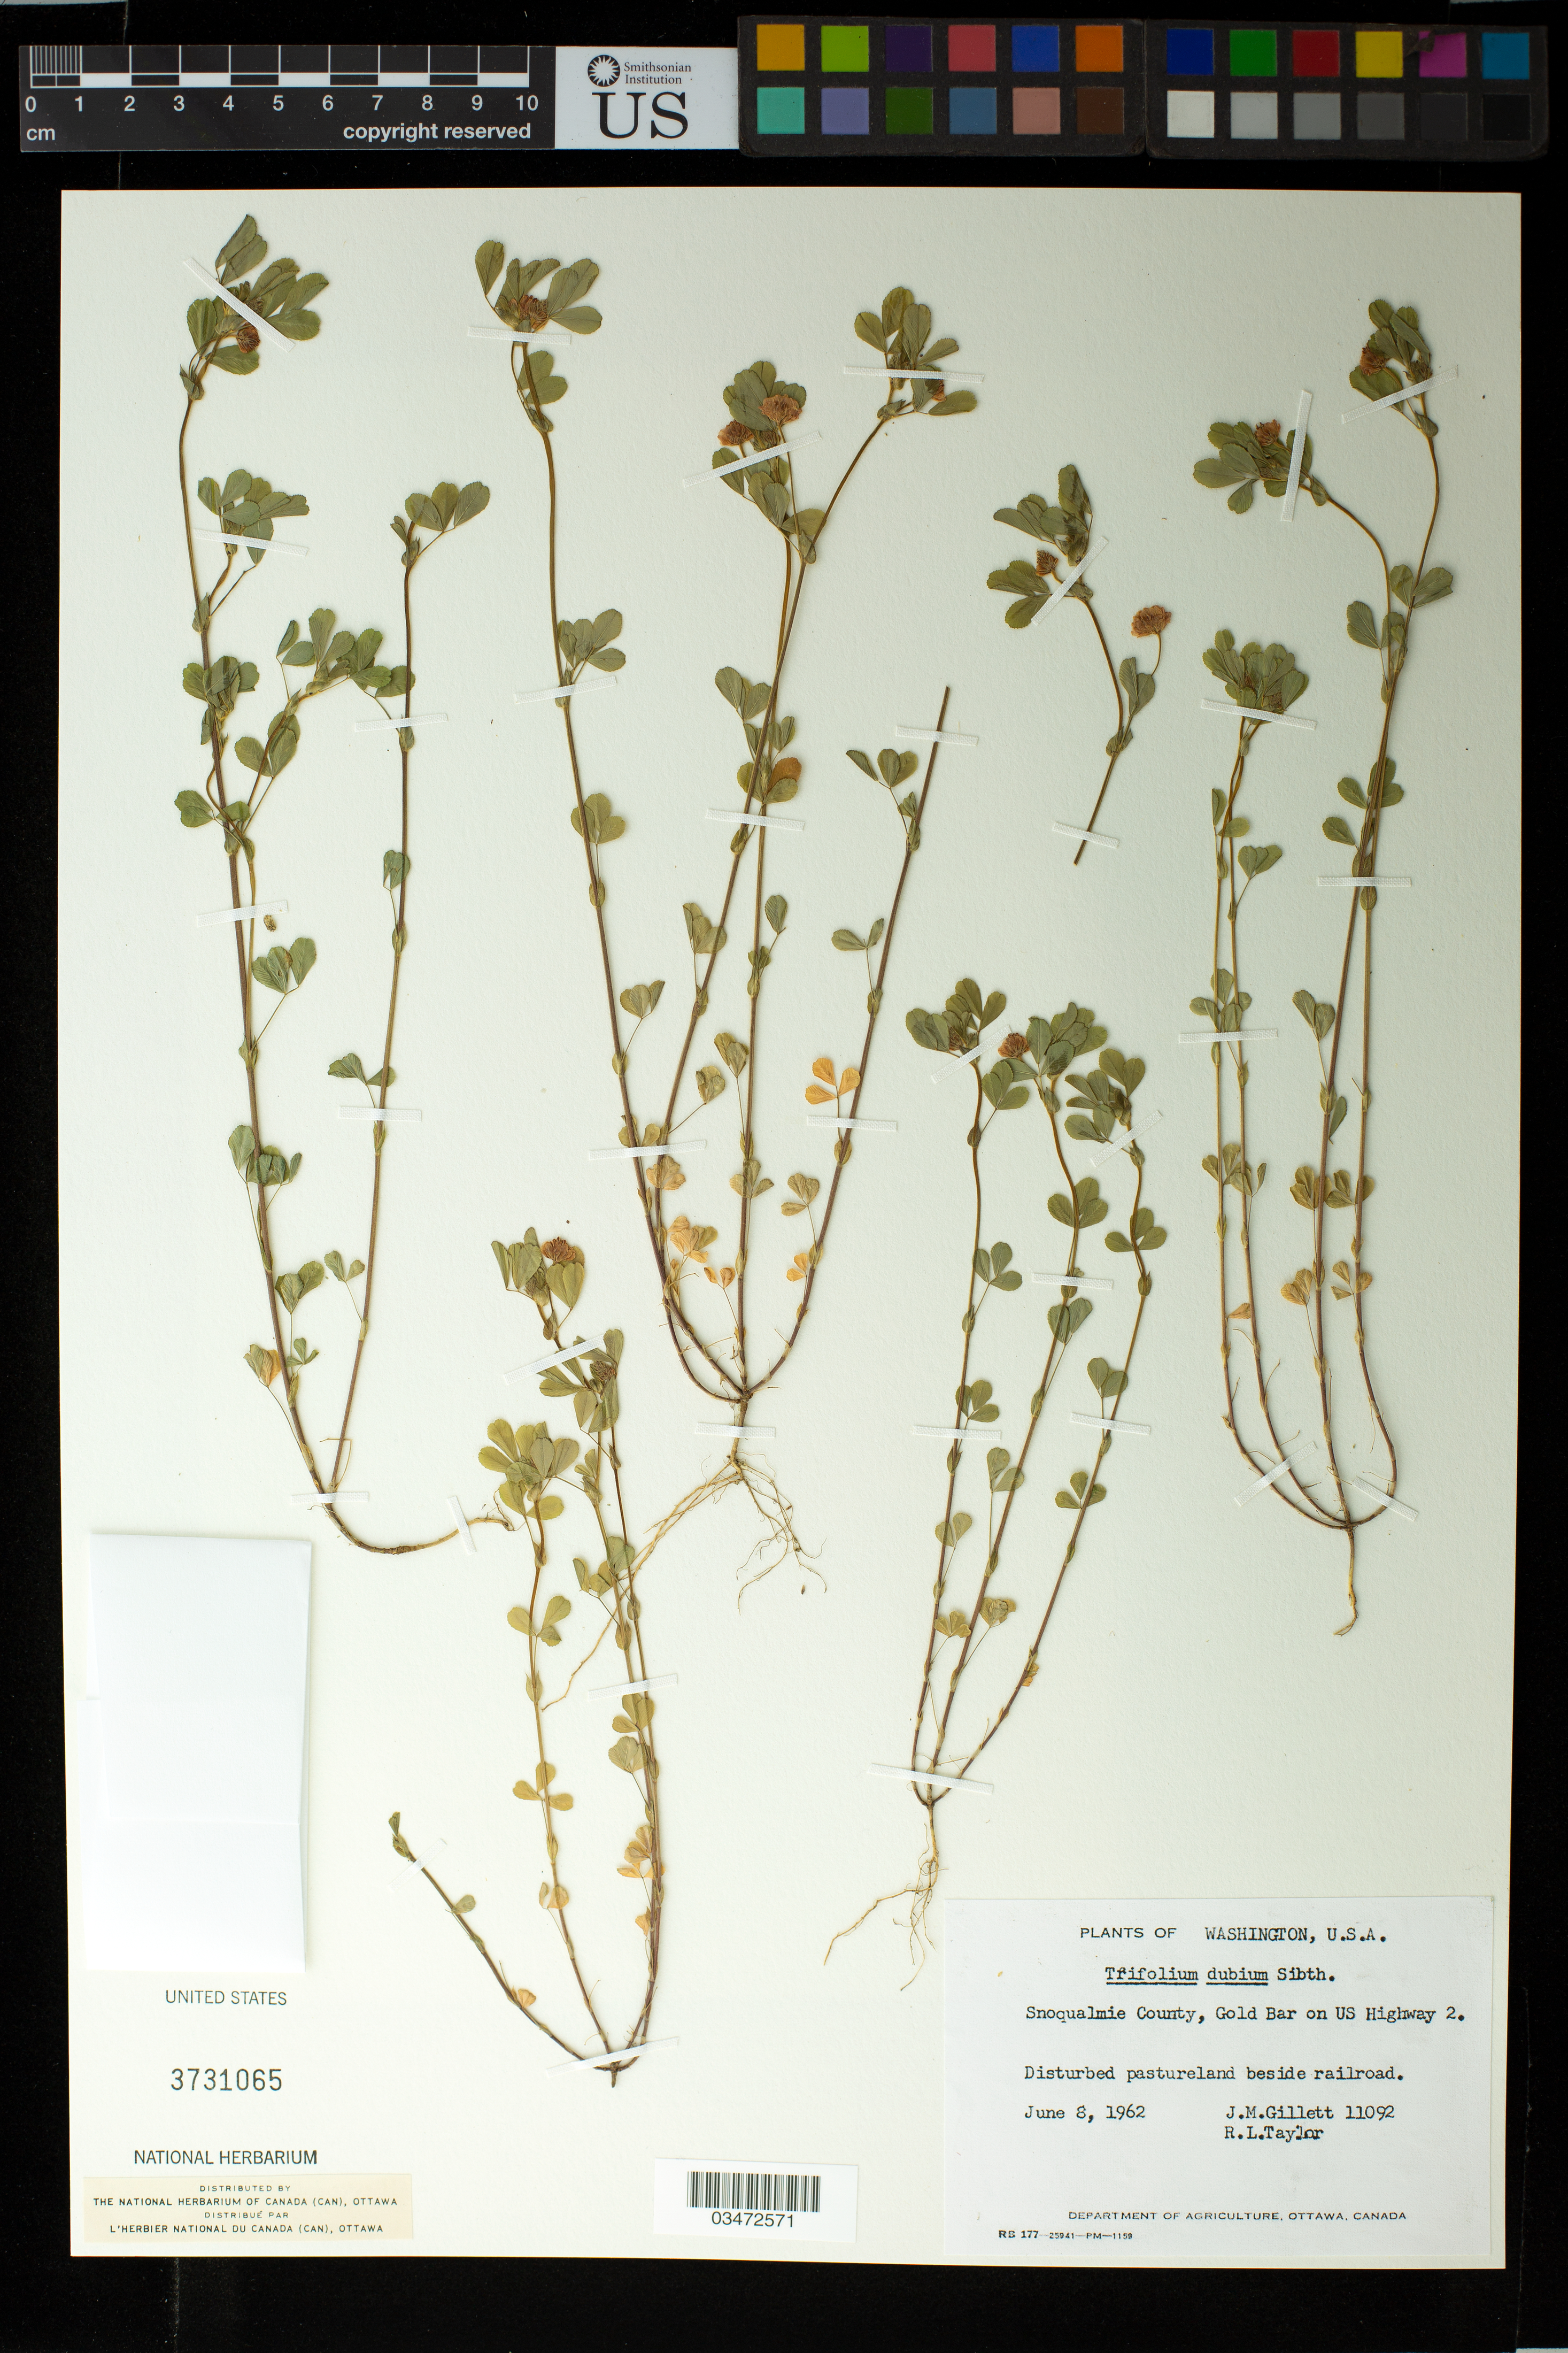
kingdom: Plantae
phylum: Tracheophyta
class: Magnoliopsida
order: Fabales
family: Fabaceae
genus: Trifolium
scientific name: Trifolium dubium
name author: Sibth.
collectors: J. M. Gillett & R. Taylor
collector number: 11092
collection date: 1962-06-08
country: United States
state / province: Washington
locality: Snoqualmie County, Gold Bar on US Highway 2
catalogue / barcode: US 3731065